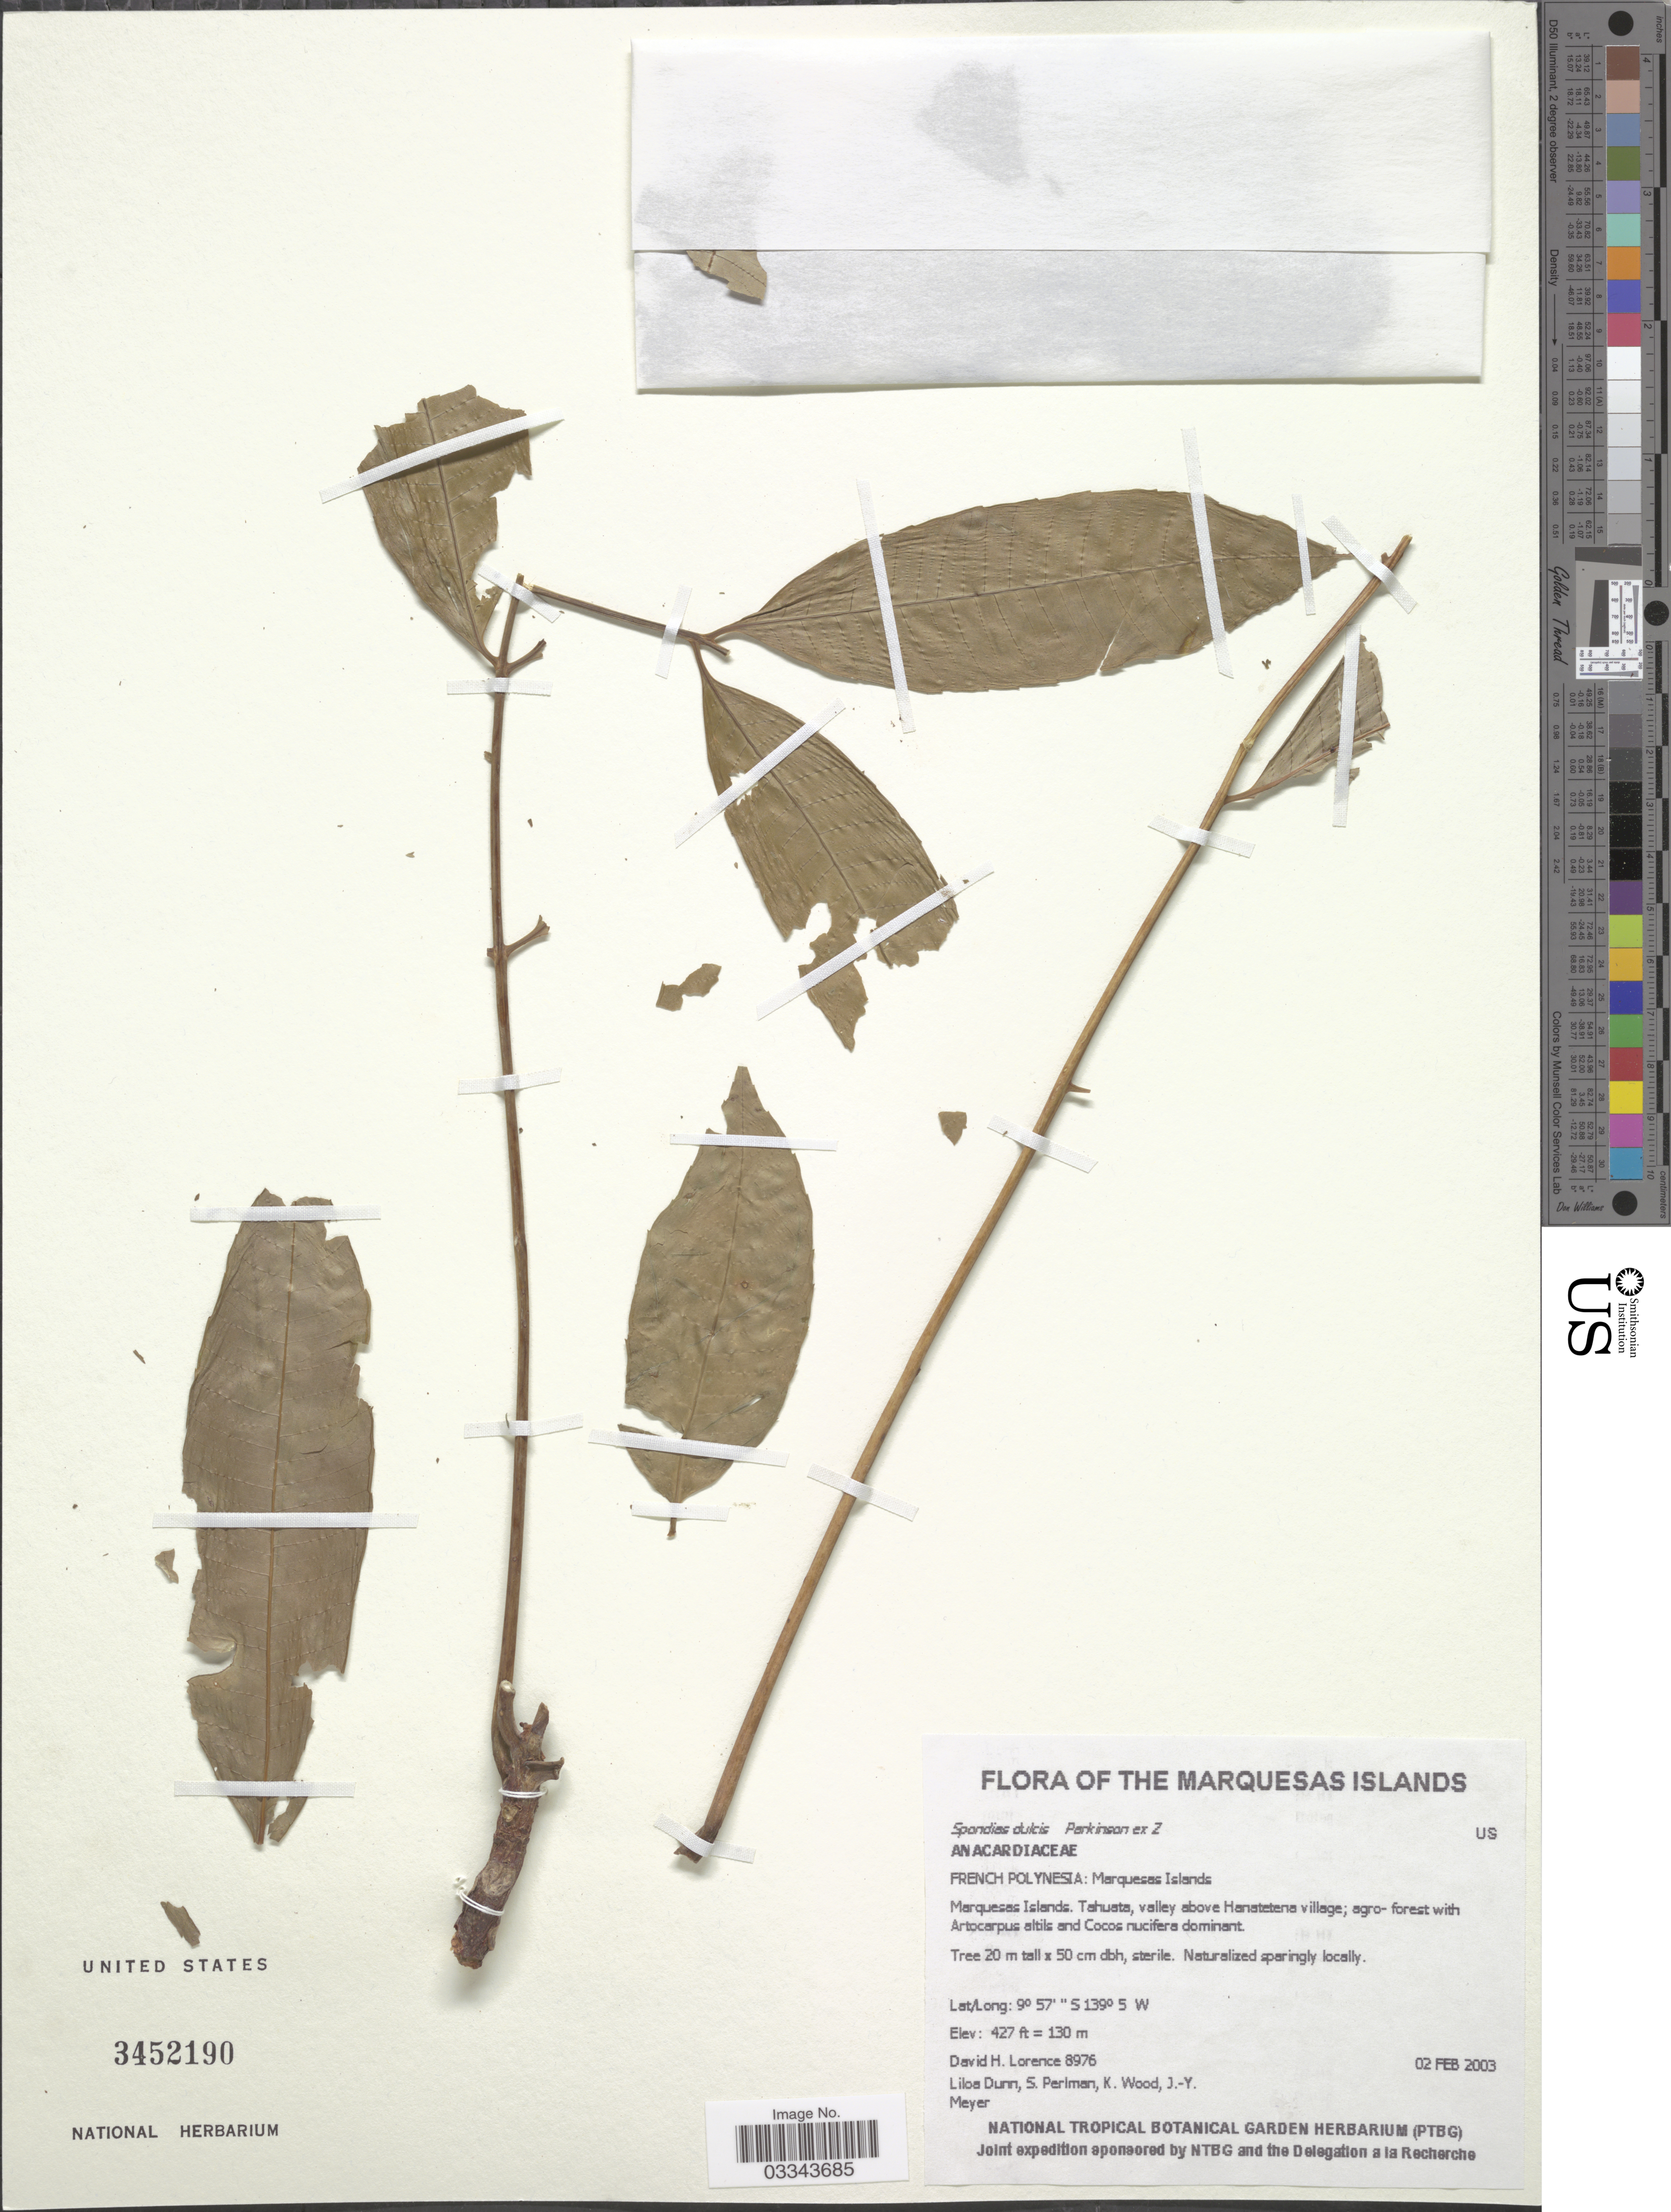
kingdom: Plantae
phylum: Tracheophyta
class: Magnoliopsida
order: Sapindales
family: Anacardiaceae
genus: Spondias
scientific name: Spondias dulcis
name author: Parkinson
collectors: D. Lorence, L. Dunn, S. Perlman, K. Wood & J.-Y. Meyer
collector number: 8976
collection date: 2003-02-02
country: French Polynesia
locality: The Marquesas Islands. Tahuata, valley above Hanstetena village.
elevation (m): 130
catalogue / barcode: US 3452190